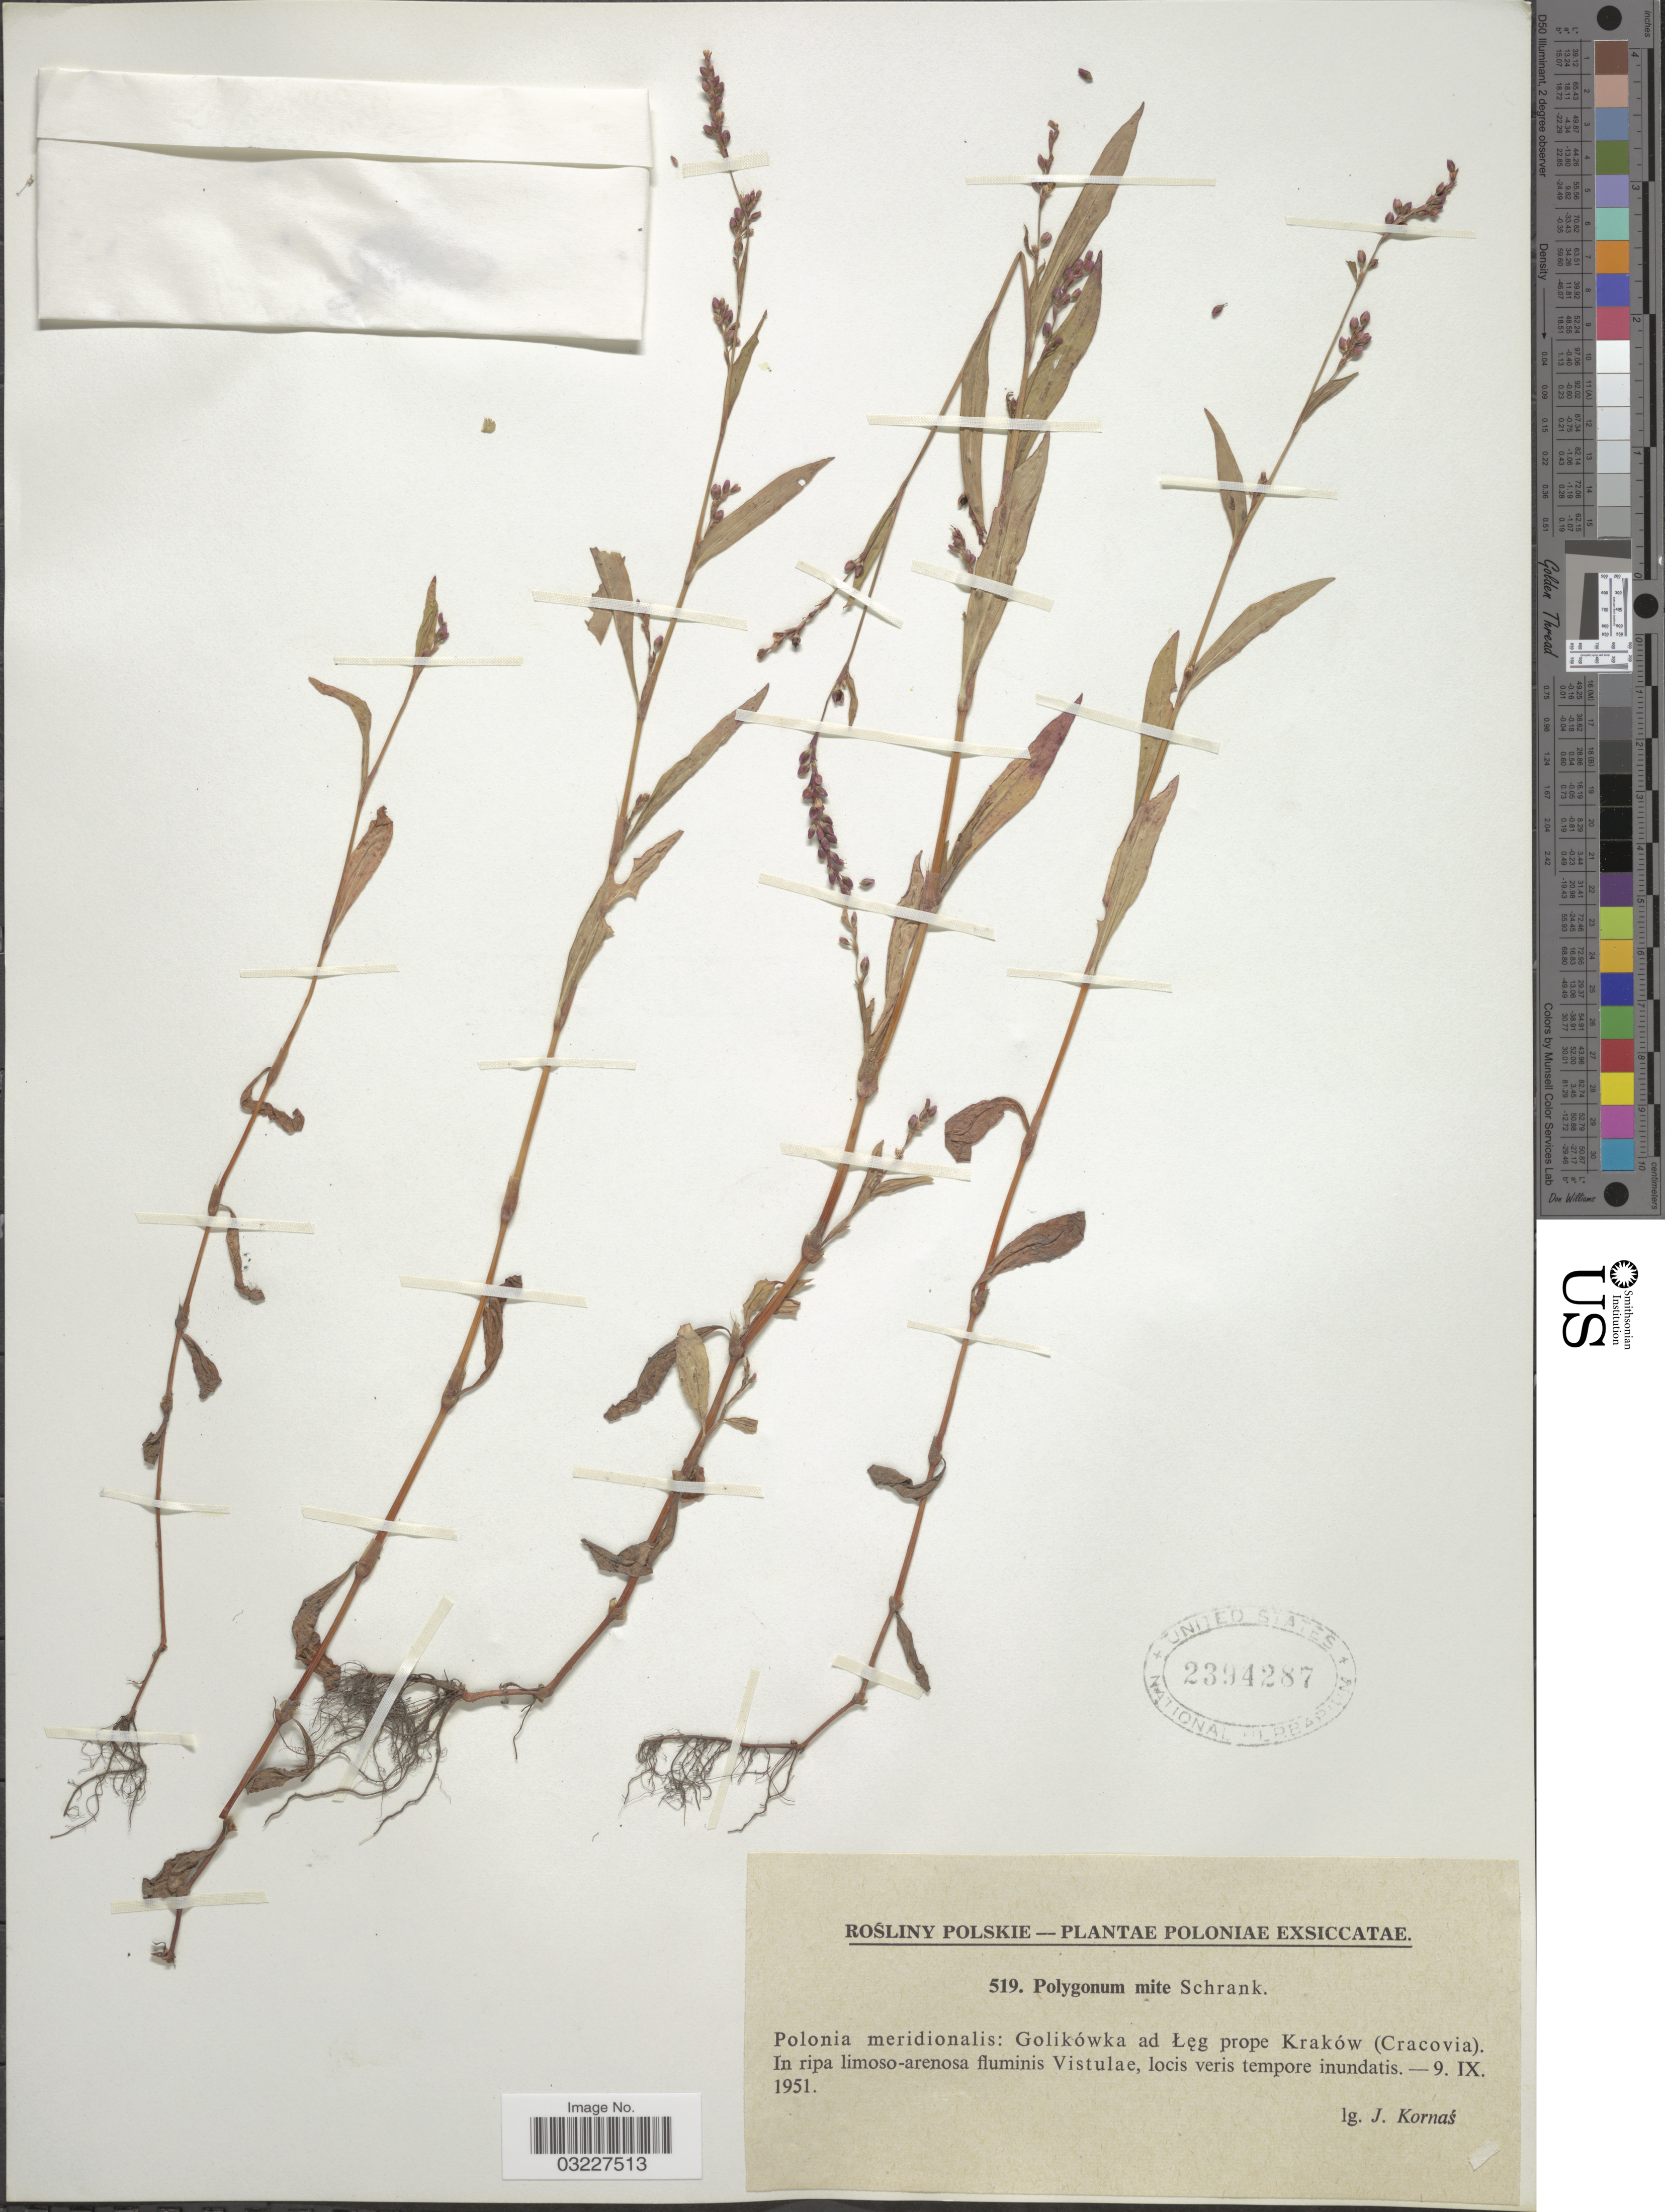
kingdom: Plantae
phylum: Tracheophyta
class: Magnoliopsida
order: Caryophyllales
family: Polygonaceae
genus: Polygonum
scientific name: Polygonum mite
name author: Schrank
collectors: J. Kornas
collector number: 519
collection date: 1951-09-09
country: Poland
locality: Polonia meridionalis: Golikówka ad Leg prope Kraków (Cracovia). In ripa limoso-arenosa fluminis Vistulae, locis veris tempore inundatis.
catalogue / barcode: US 2394287